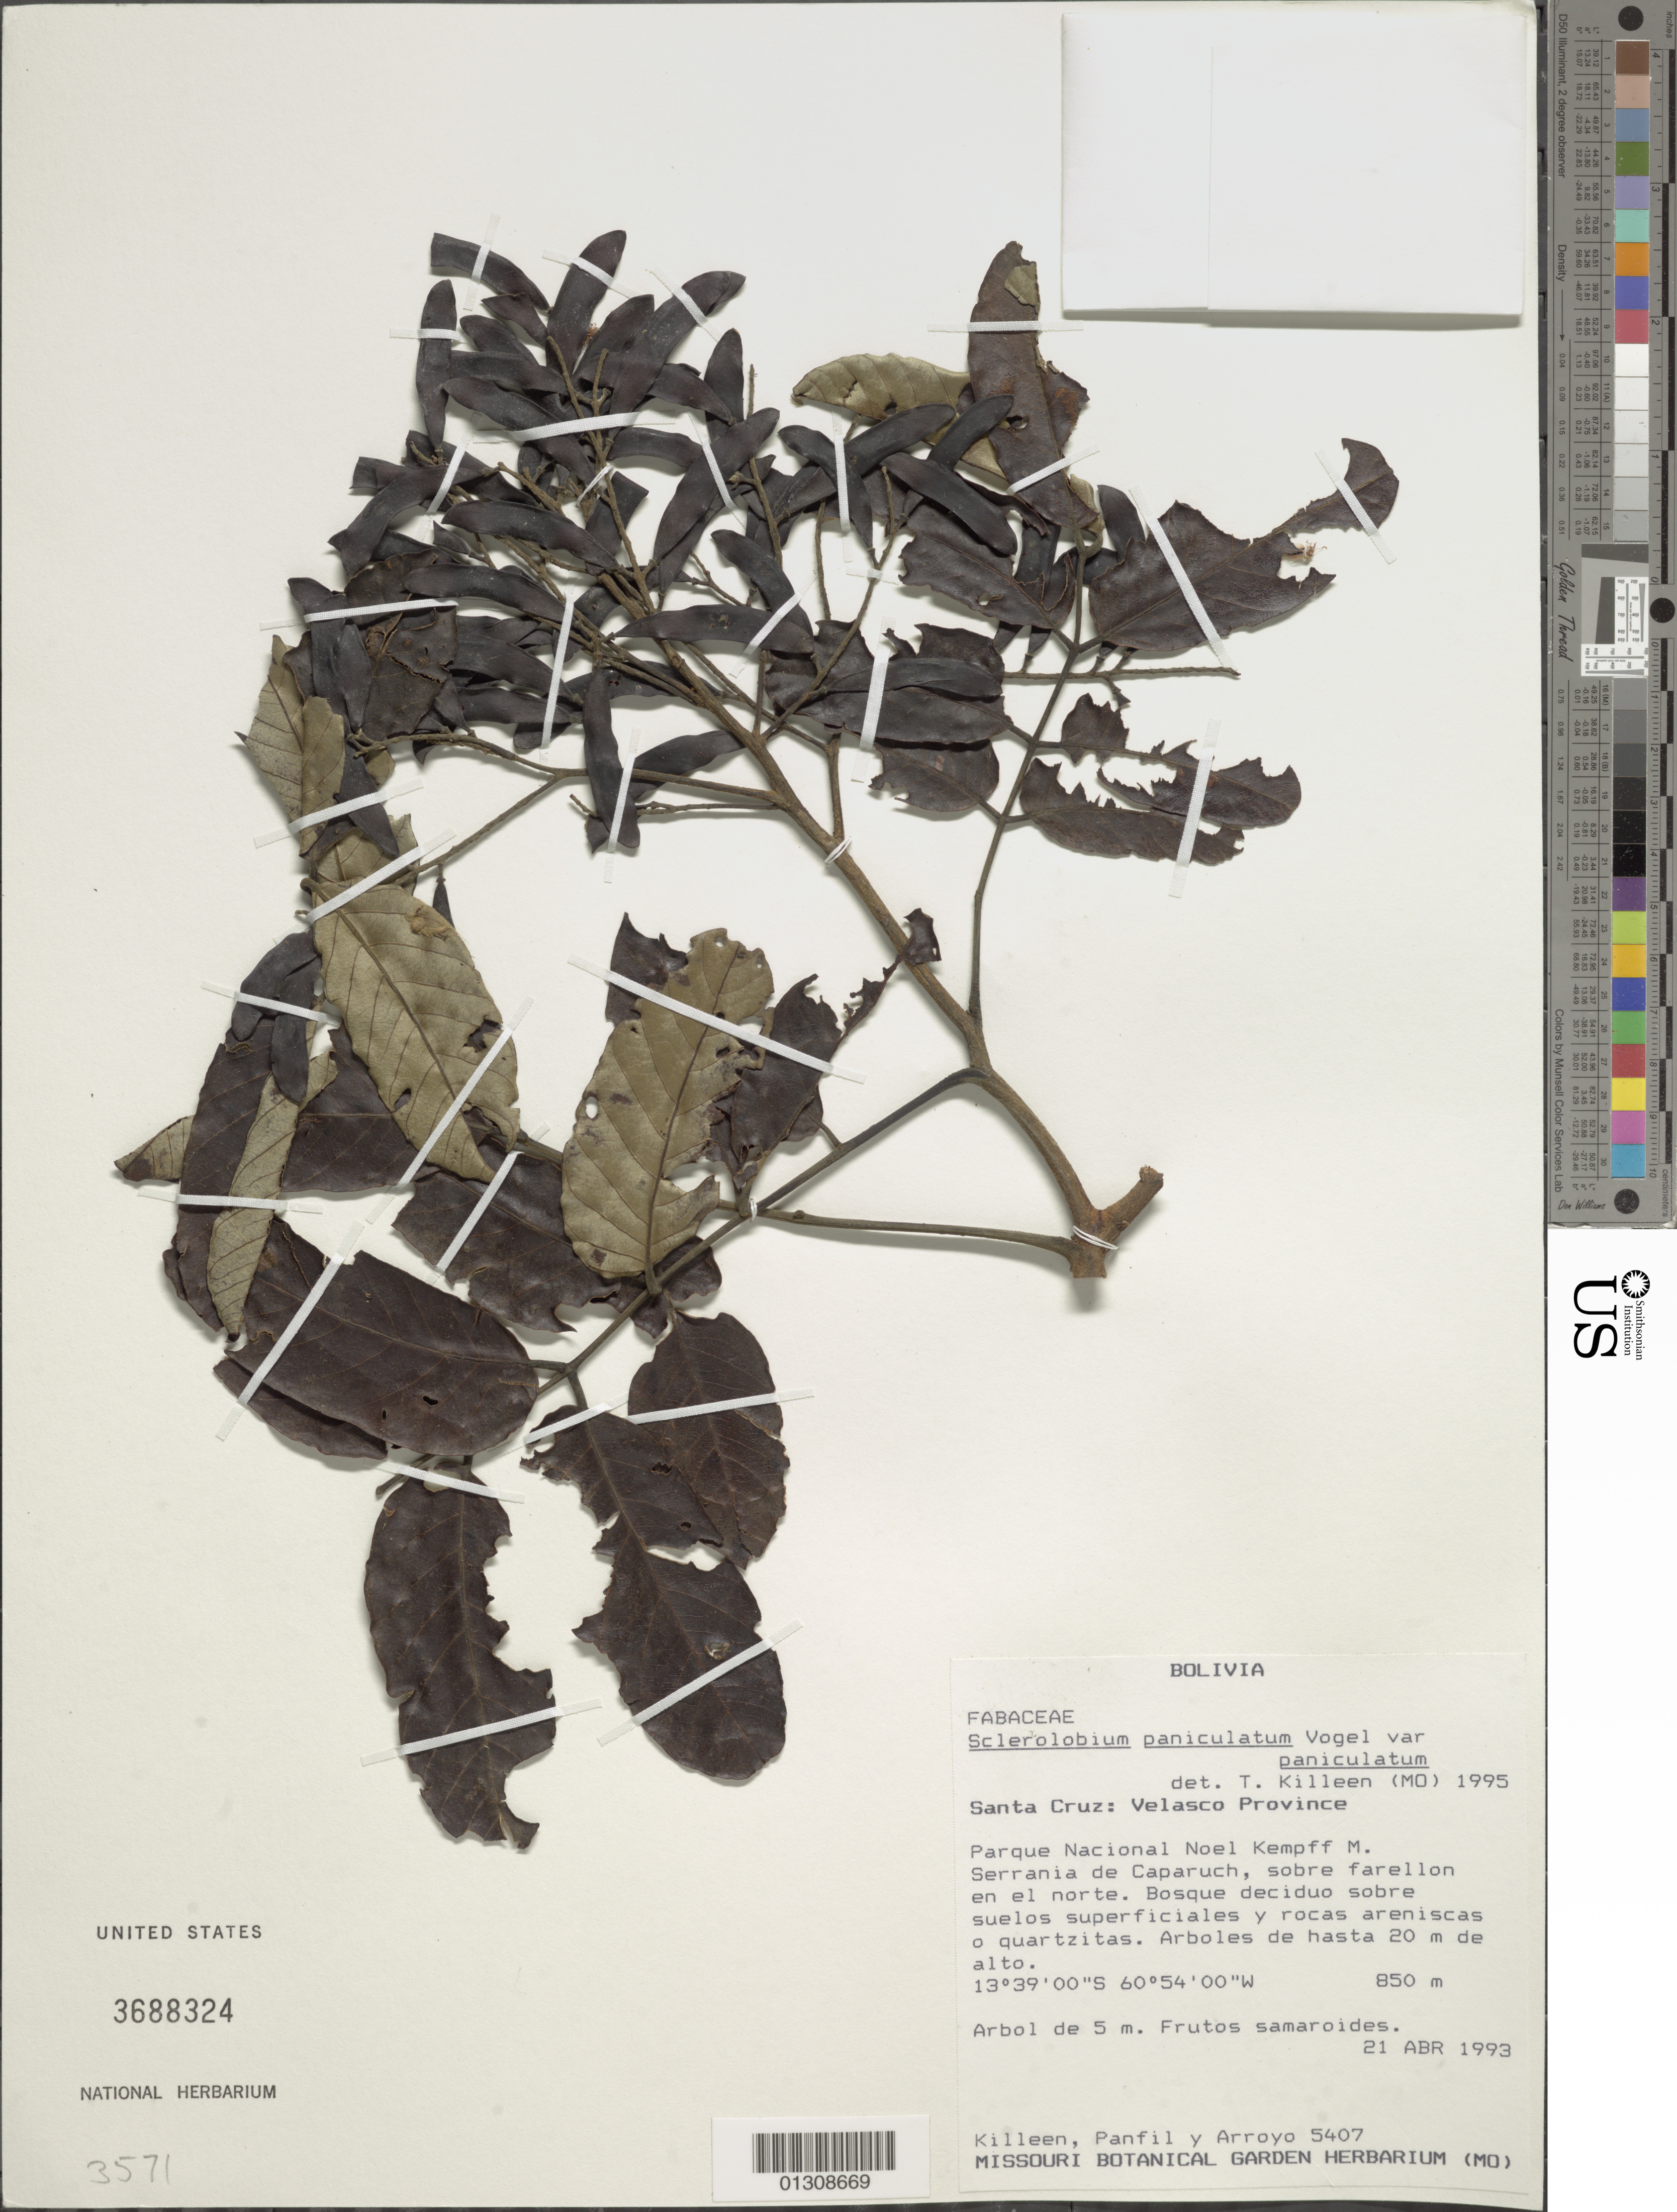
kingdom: Plantae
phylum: Tracheophyta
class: Magnoliopsida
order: Fabales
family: Fabaceae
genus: Tachigali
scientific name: Tachigali peruviana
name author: (Dwyer) Zarucchi & Herend.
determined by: van der Werff, H.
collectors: Killeen, --, -- Panfil & Arroyo, --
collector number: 5407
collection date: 1993-04-21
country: Bolivia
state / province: Santa Cruz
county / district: Velasco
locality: Parque Nacional Noel Kempff M. Serrania de Caparuch, sobre farellon en el norte.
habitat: Arbol de 5 m. Frutos samaroides. Bosque deciduo sobre suelos superficiales y rocas areniscas o quartzitas. Arboles de hasta 20 m de alto.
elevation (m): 850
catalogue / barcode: US 3688324